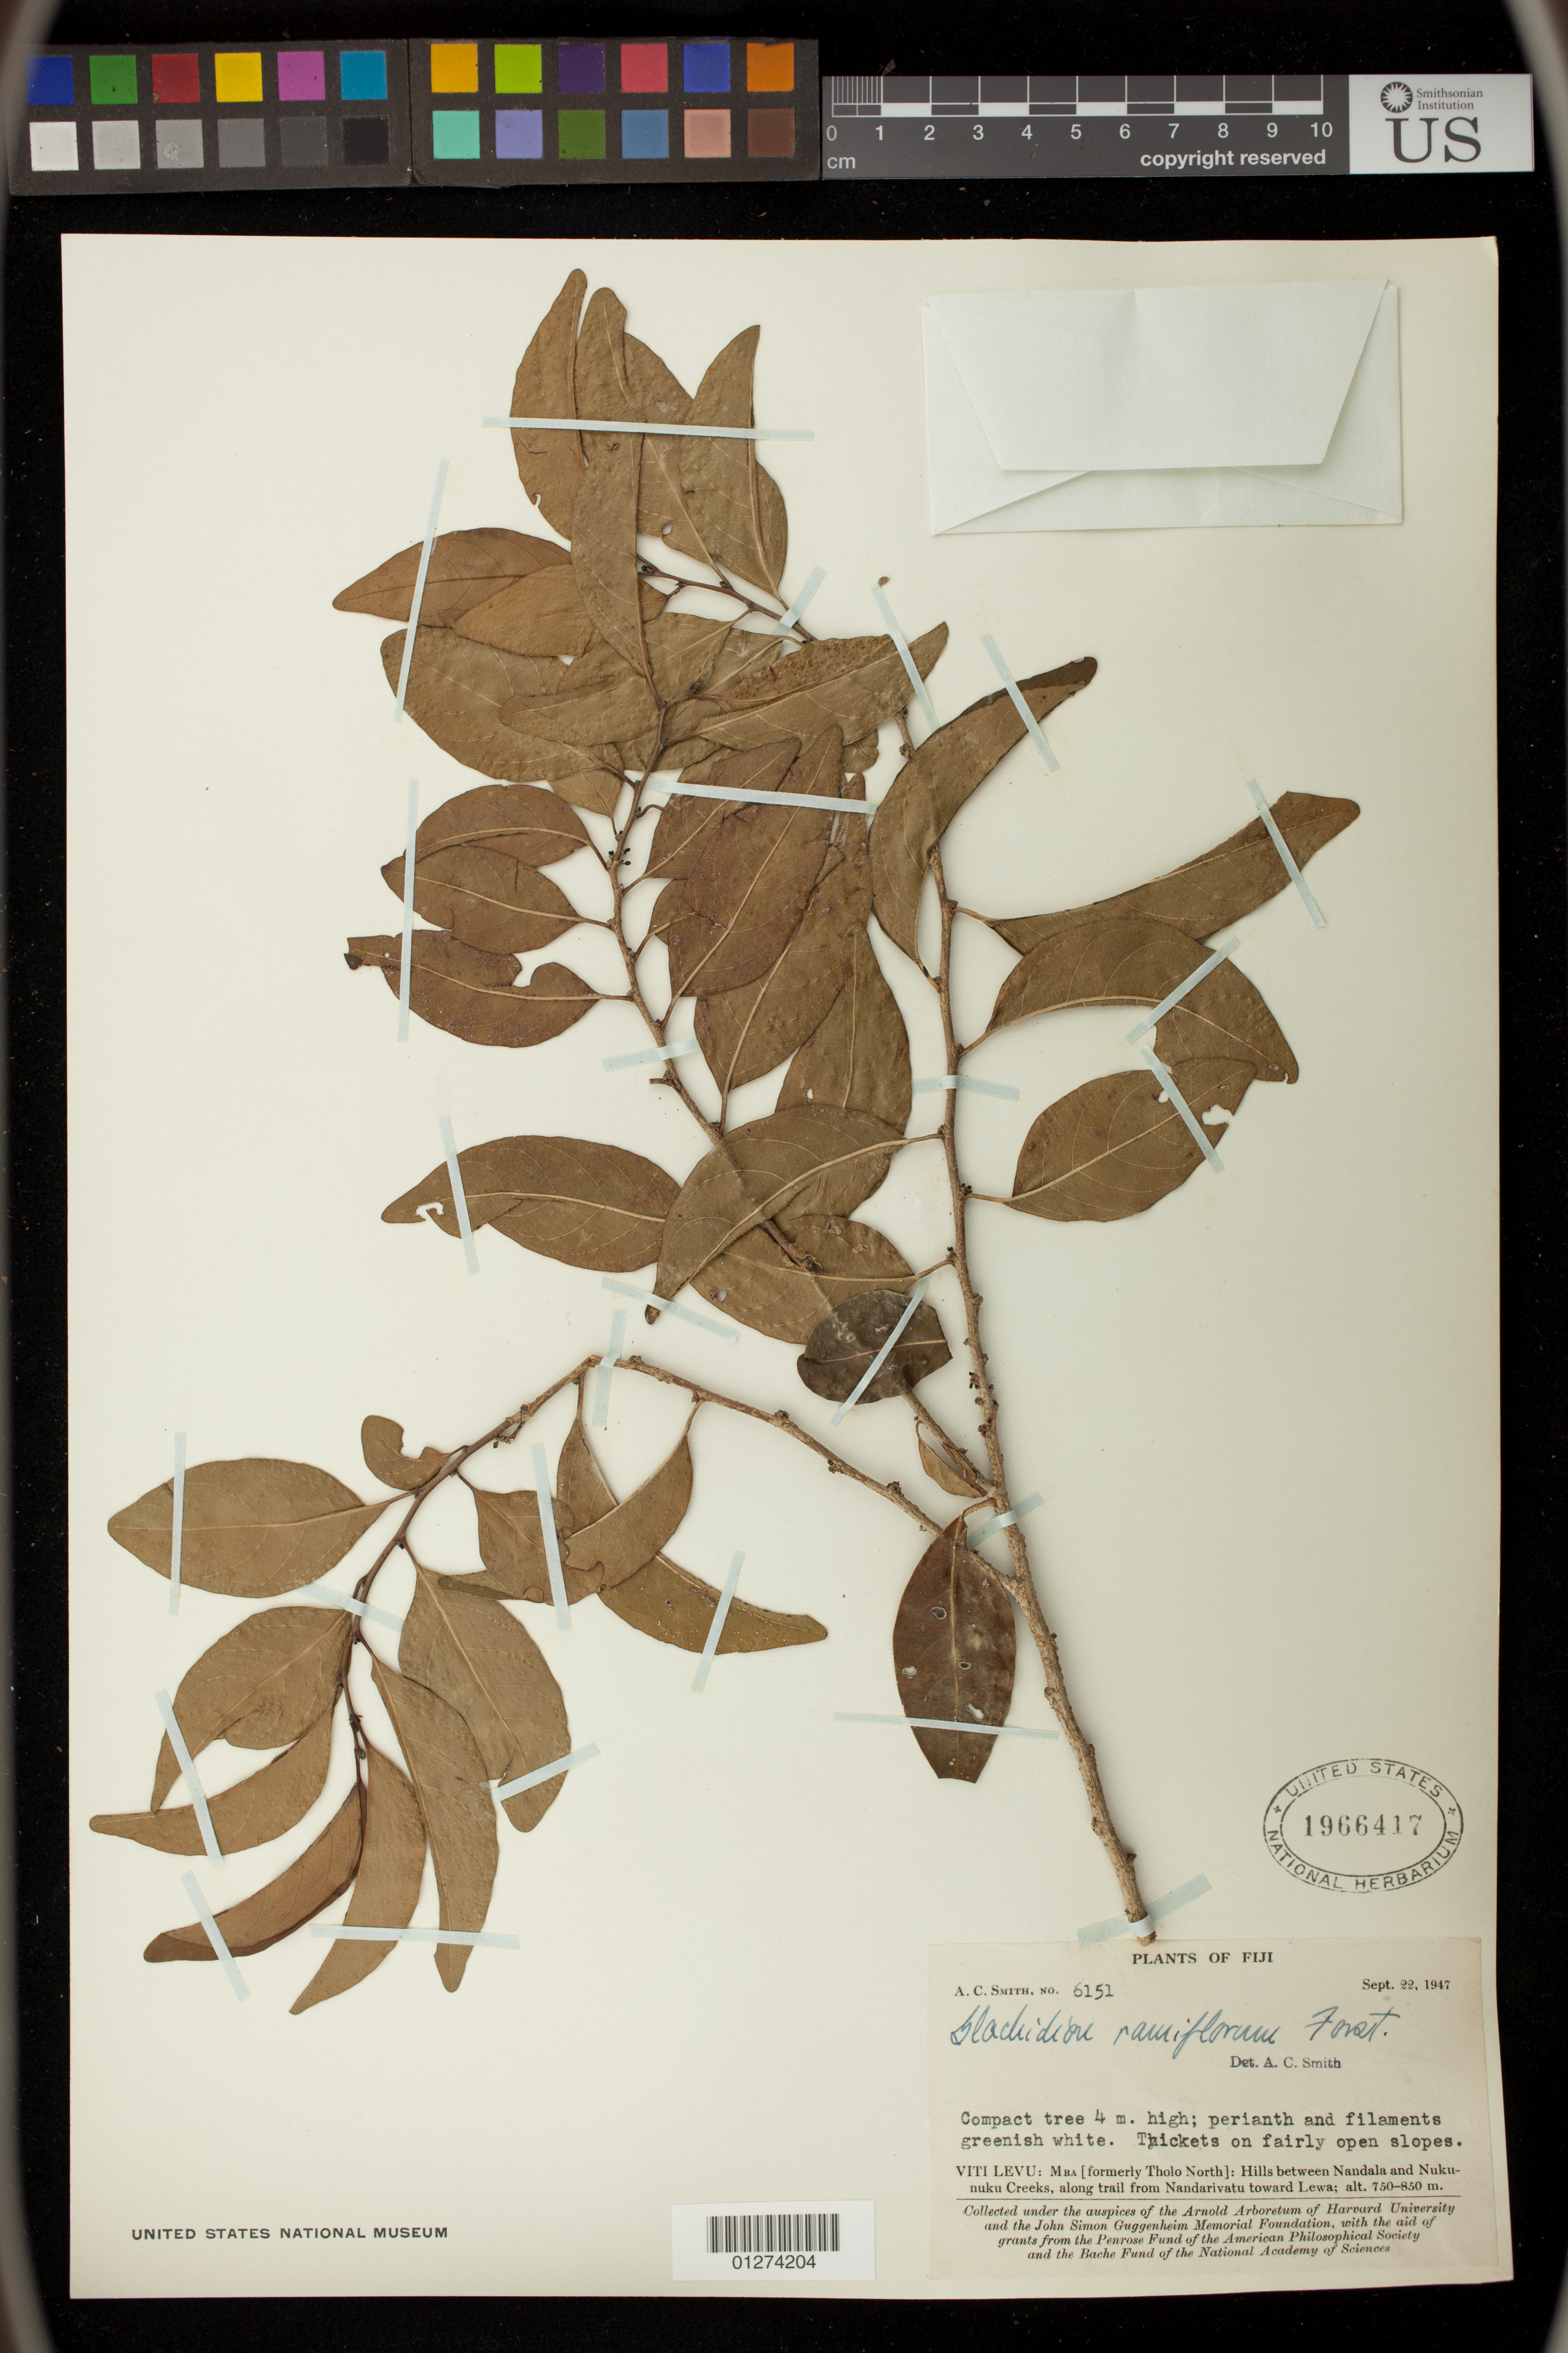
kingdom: Plantae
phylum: Tracheophyta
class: Magnoliopsida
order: Malpighiales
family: Phyllanthaceae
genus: Glochidion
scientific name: Glochidion ramiflorum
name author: J.R. Forst. & G. Forst.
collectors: A. C. Smith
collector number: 6151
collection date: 1947-09-22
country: Fiji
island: Viti Levu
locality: Mba (formerly Tholo North): Hills between Nandala and Nukunuku Creeks, along trail from Nandarivatu toward Lewa.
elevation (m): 750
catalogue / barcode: US 1966417